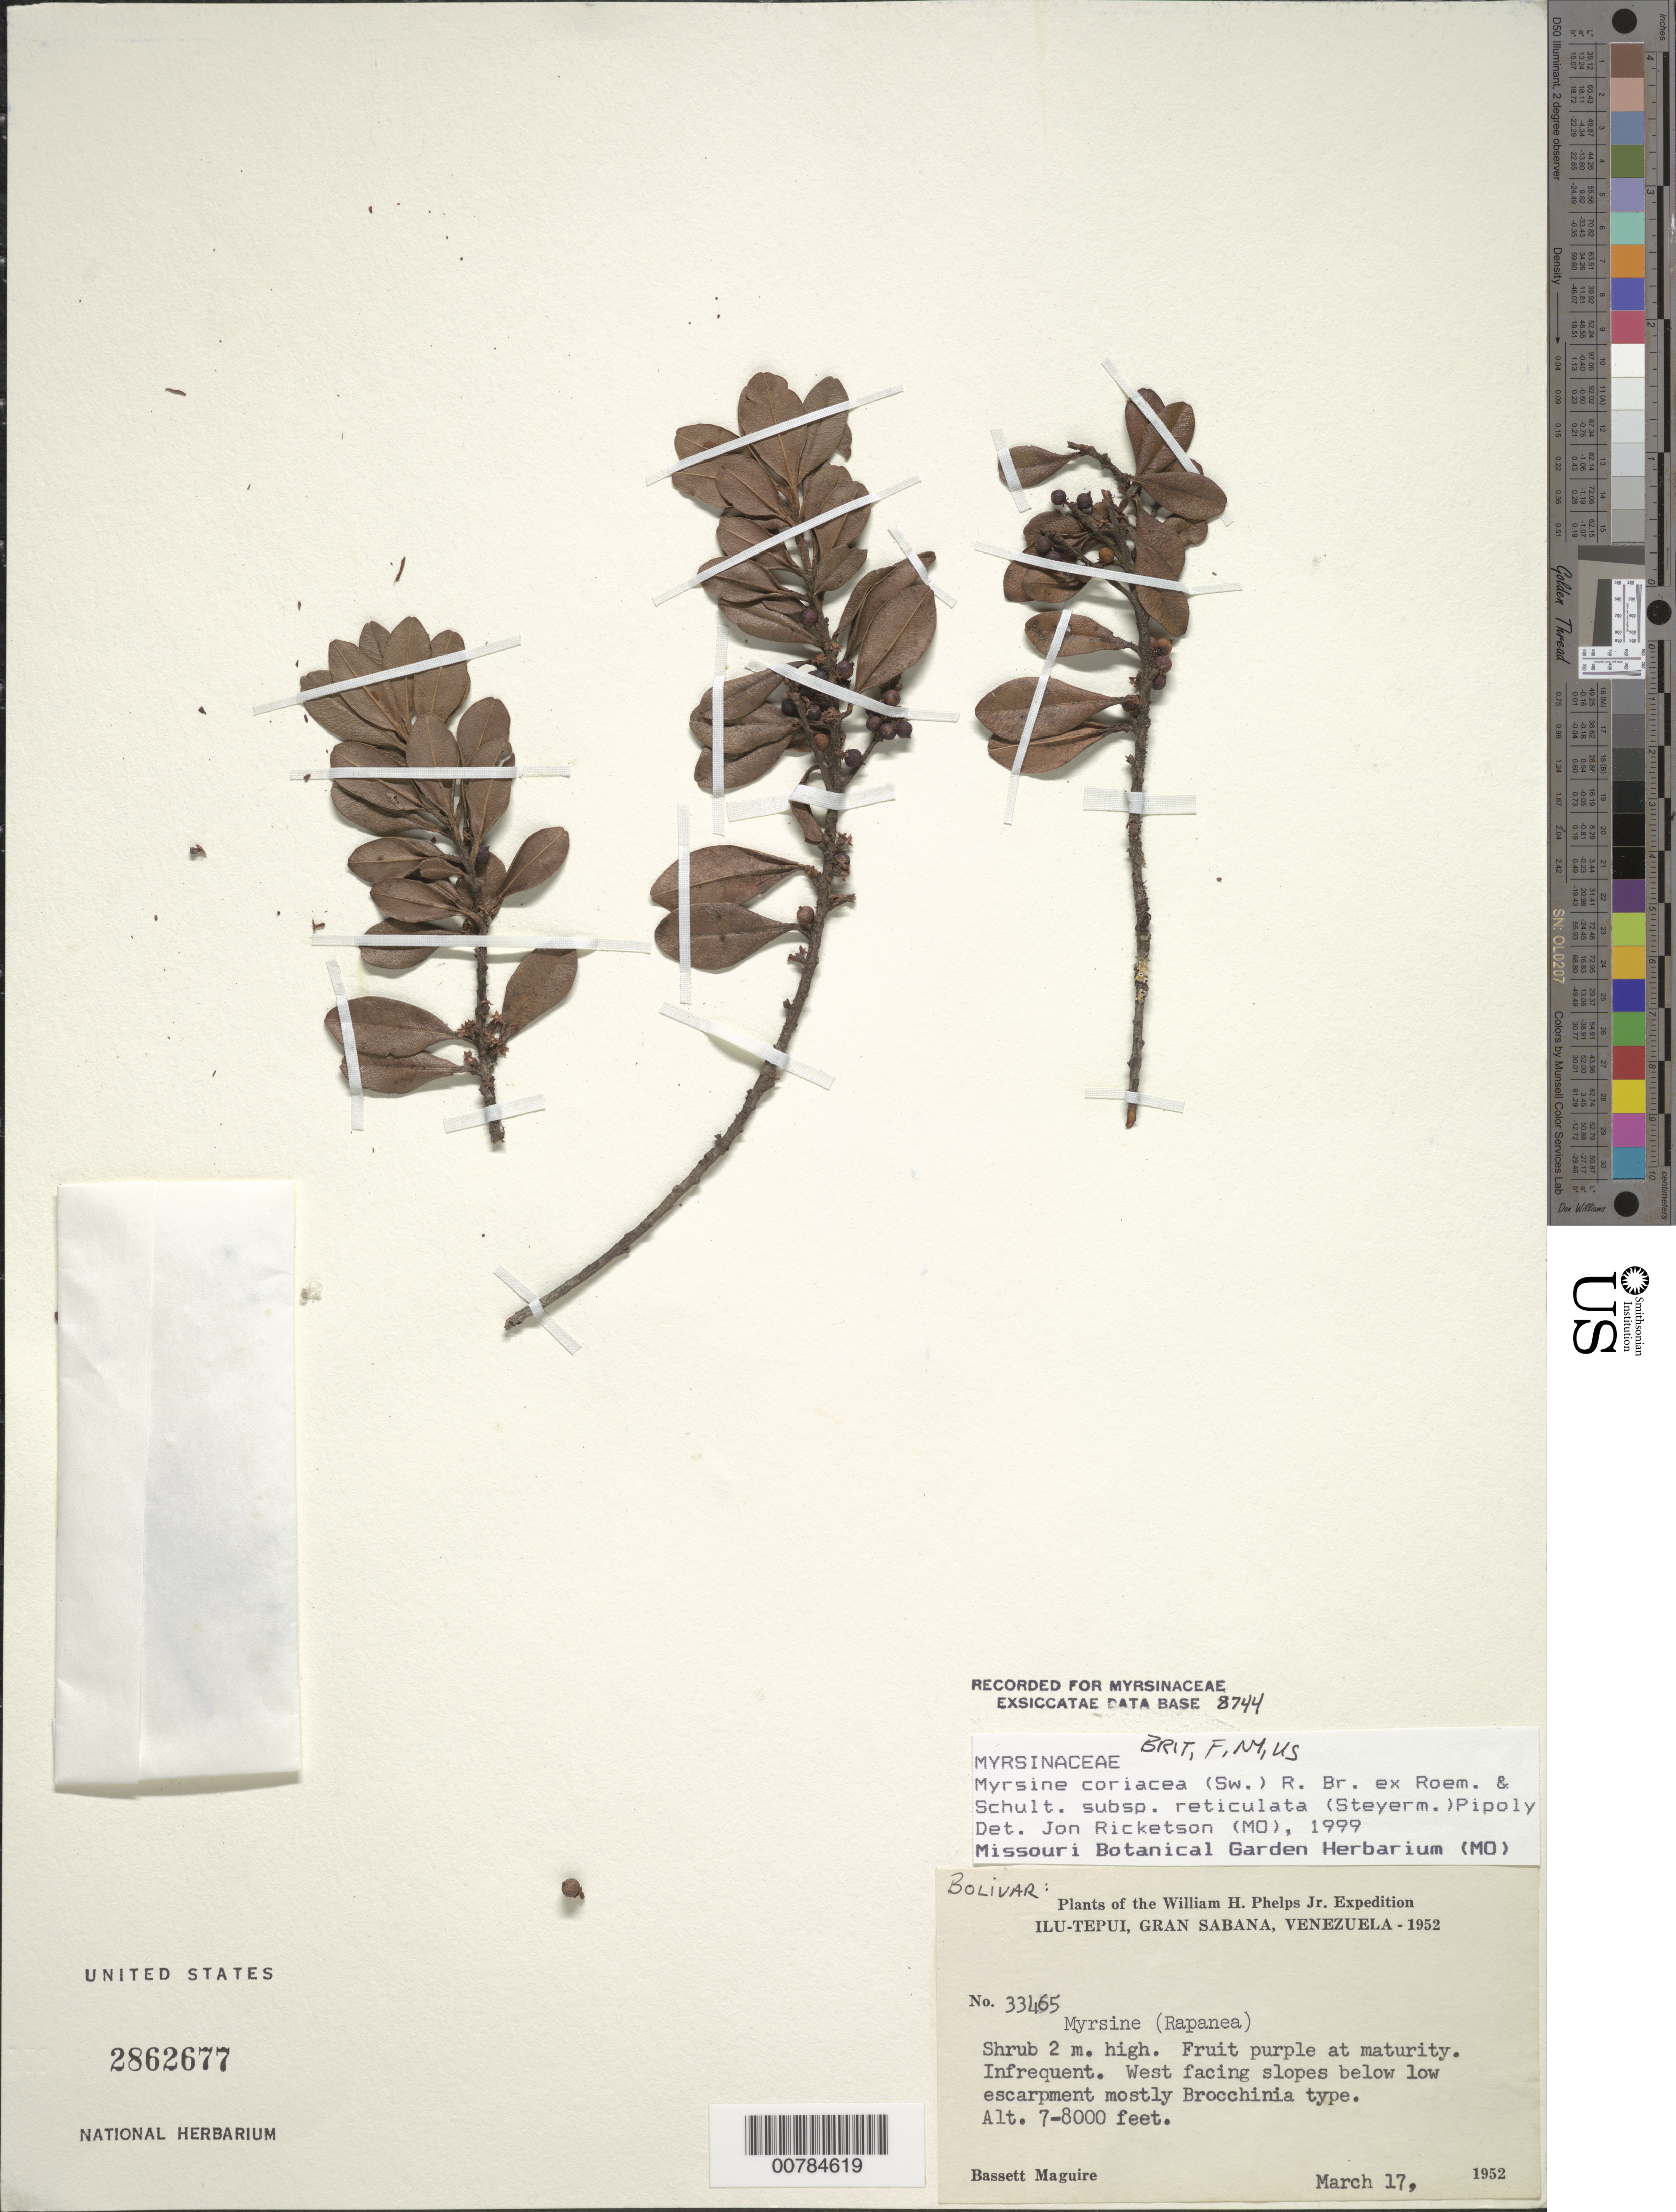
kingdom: Plantae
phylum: Tracheophyta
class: Magnoliopsida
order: Ericales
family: Primulaceae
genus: Myrsine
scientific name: Myrsine coriacea subsp. reticulata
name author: (Steyerm.) Pipoly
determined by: Ricketson, Jon M., (MO), Missouri Botanical Garden (UNITED STATES)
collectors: B. Maguire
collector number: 33465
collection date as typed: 17-Mar-52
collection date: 1952-03-17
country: Venezuela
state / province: Bolívar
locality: Gran Sabana, Ilu-tepuí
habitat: W facing slopes below low escarpment mostly Brochinia type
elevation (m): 2134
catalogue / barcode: US 2862677